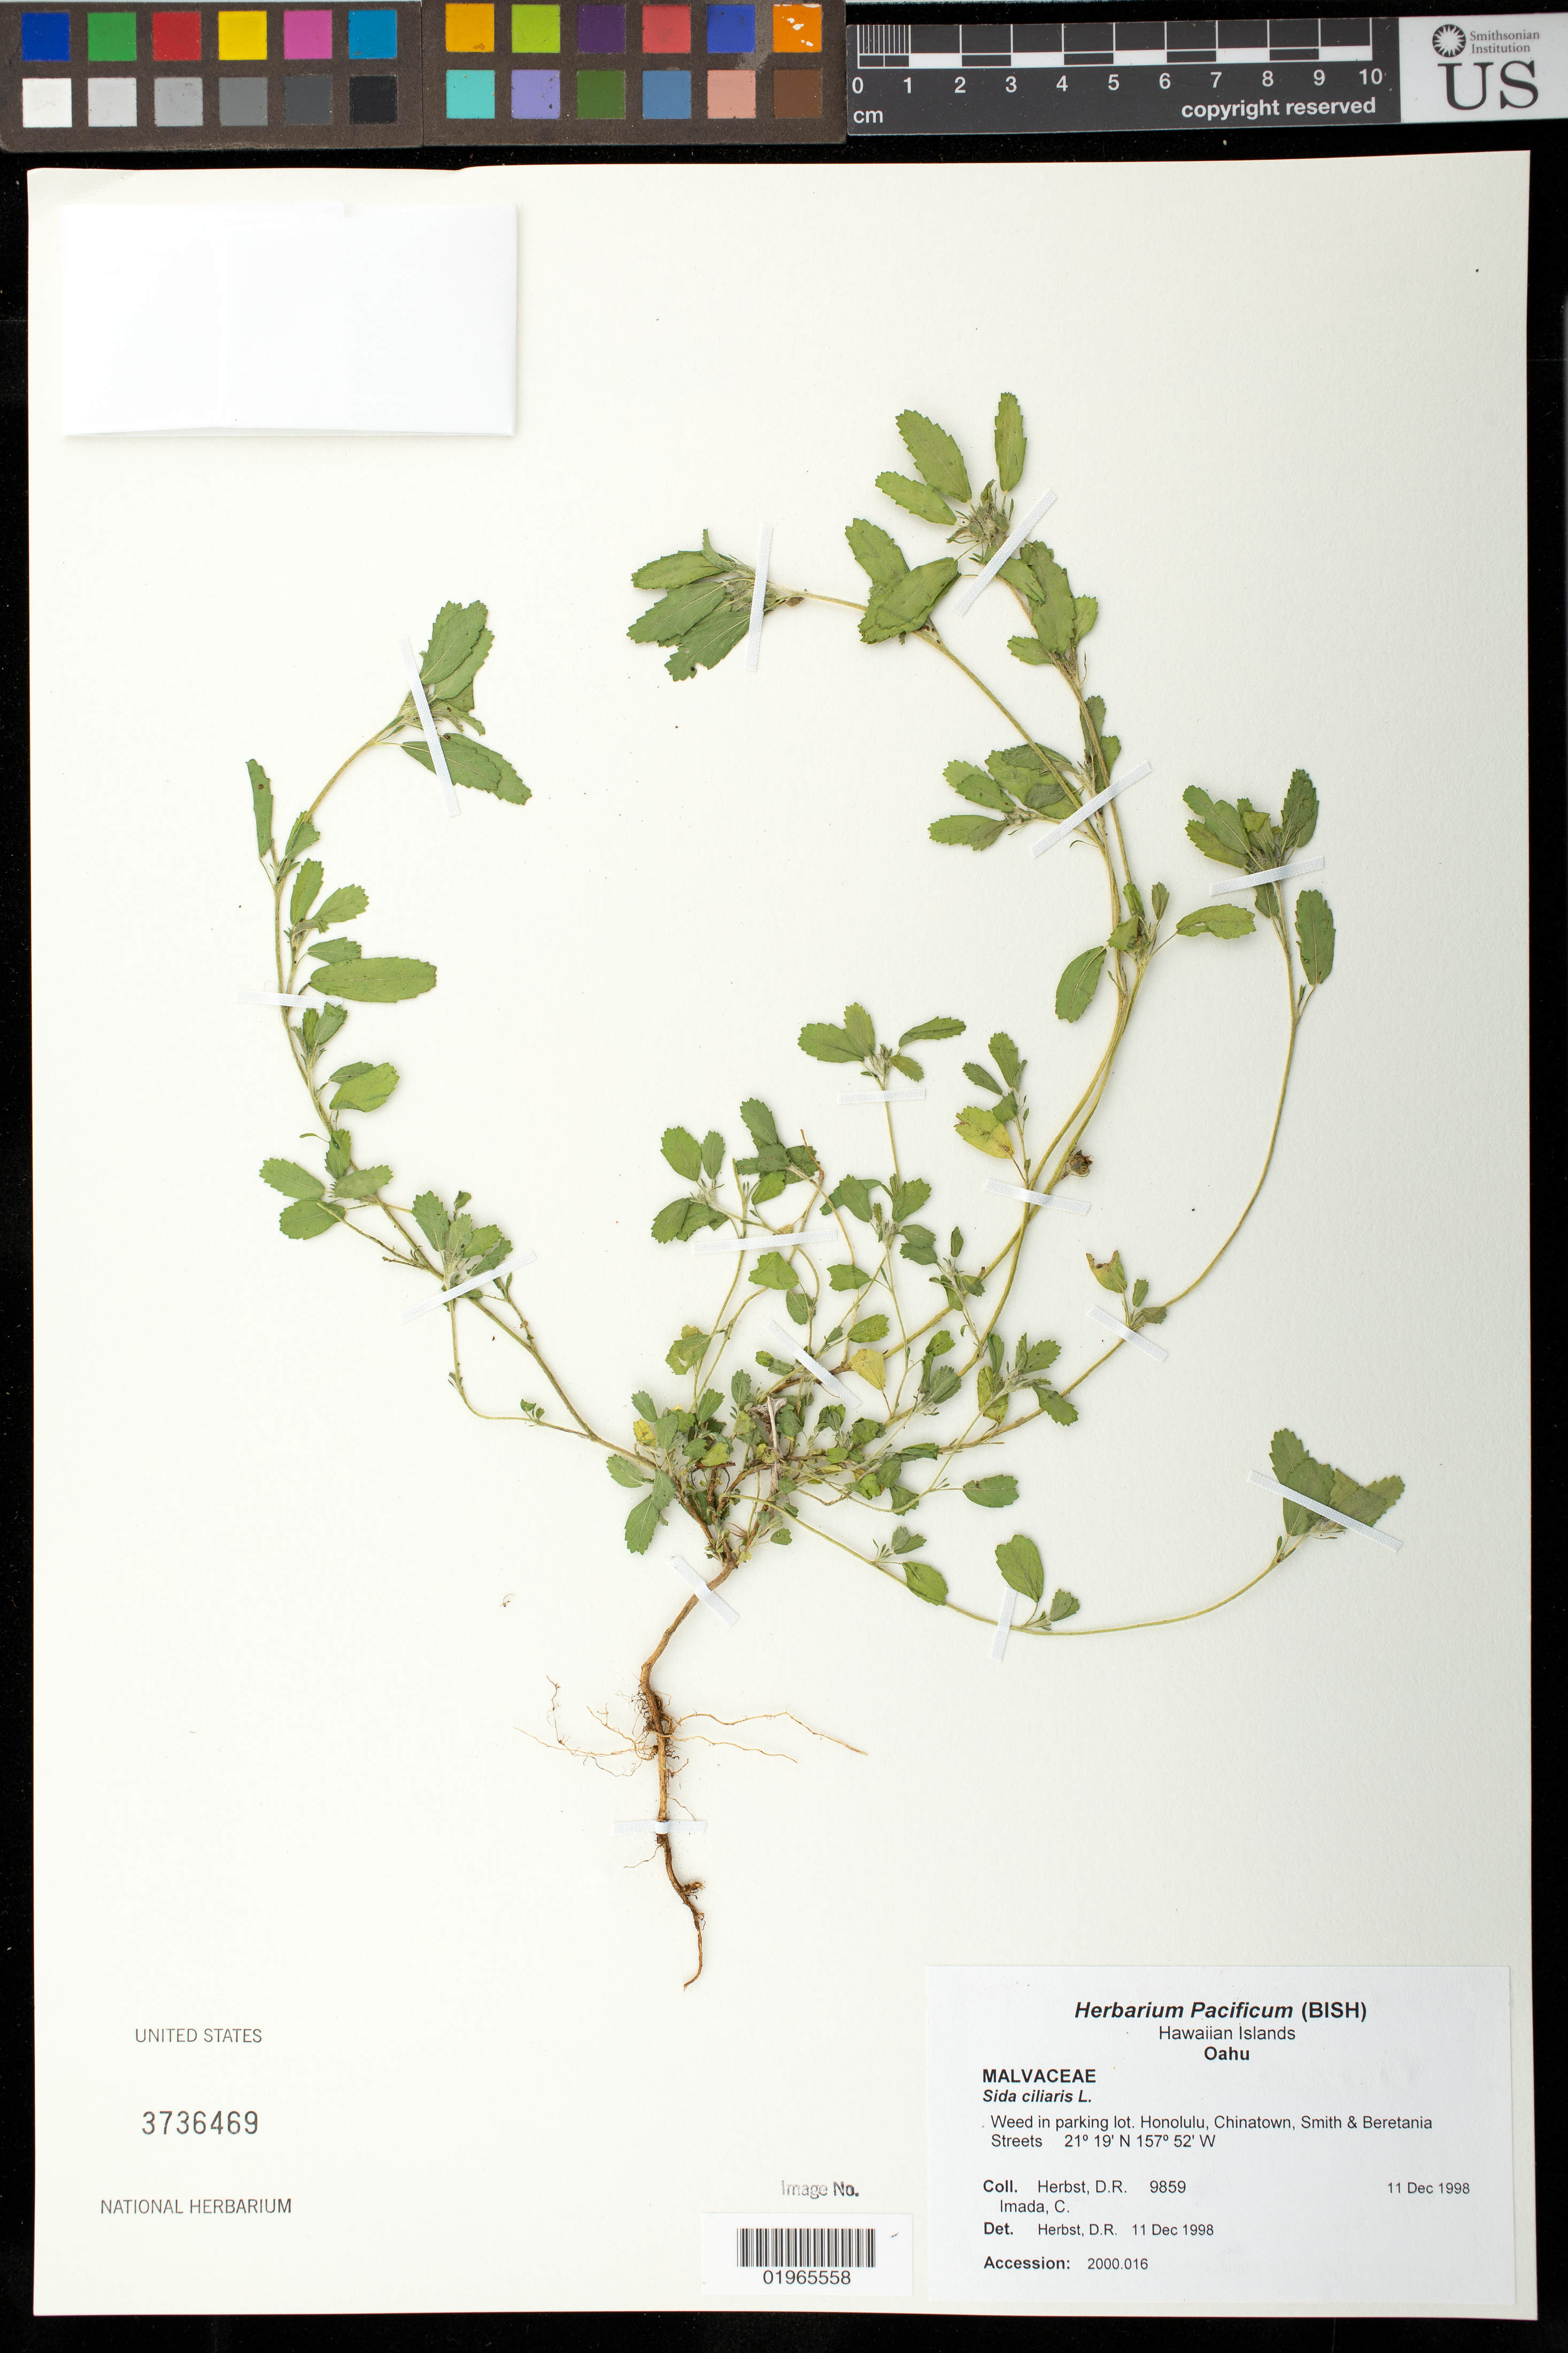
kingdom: Plantae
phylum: Tracheophyta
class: Magnoliopsida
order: Malvales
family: Malvaceae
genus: Sida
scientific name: Sida ciliaris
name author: L.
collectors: D. R. Herbst & C. Imada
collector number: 9859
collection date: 1998-12-11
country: United States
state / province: Hawaii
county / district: Honolulu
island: Oahu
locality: Parking lot in Honolulu, Chinatown, Smith & Beretania Streets.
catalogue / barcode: US 3736469